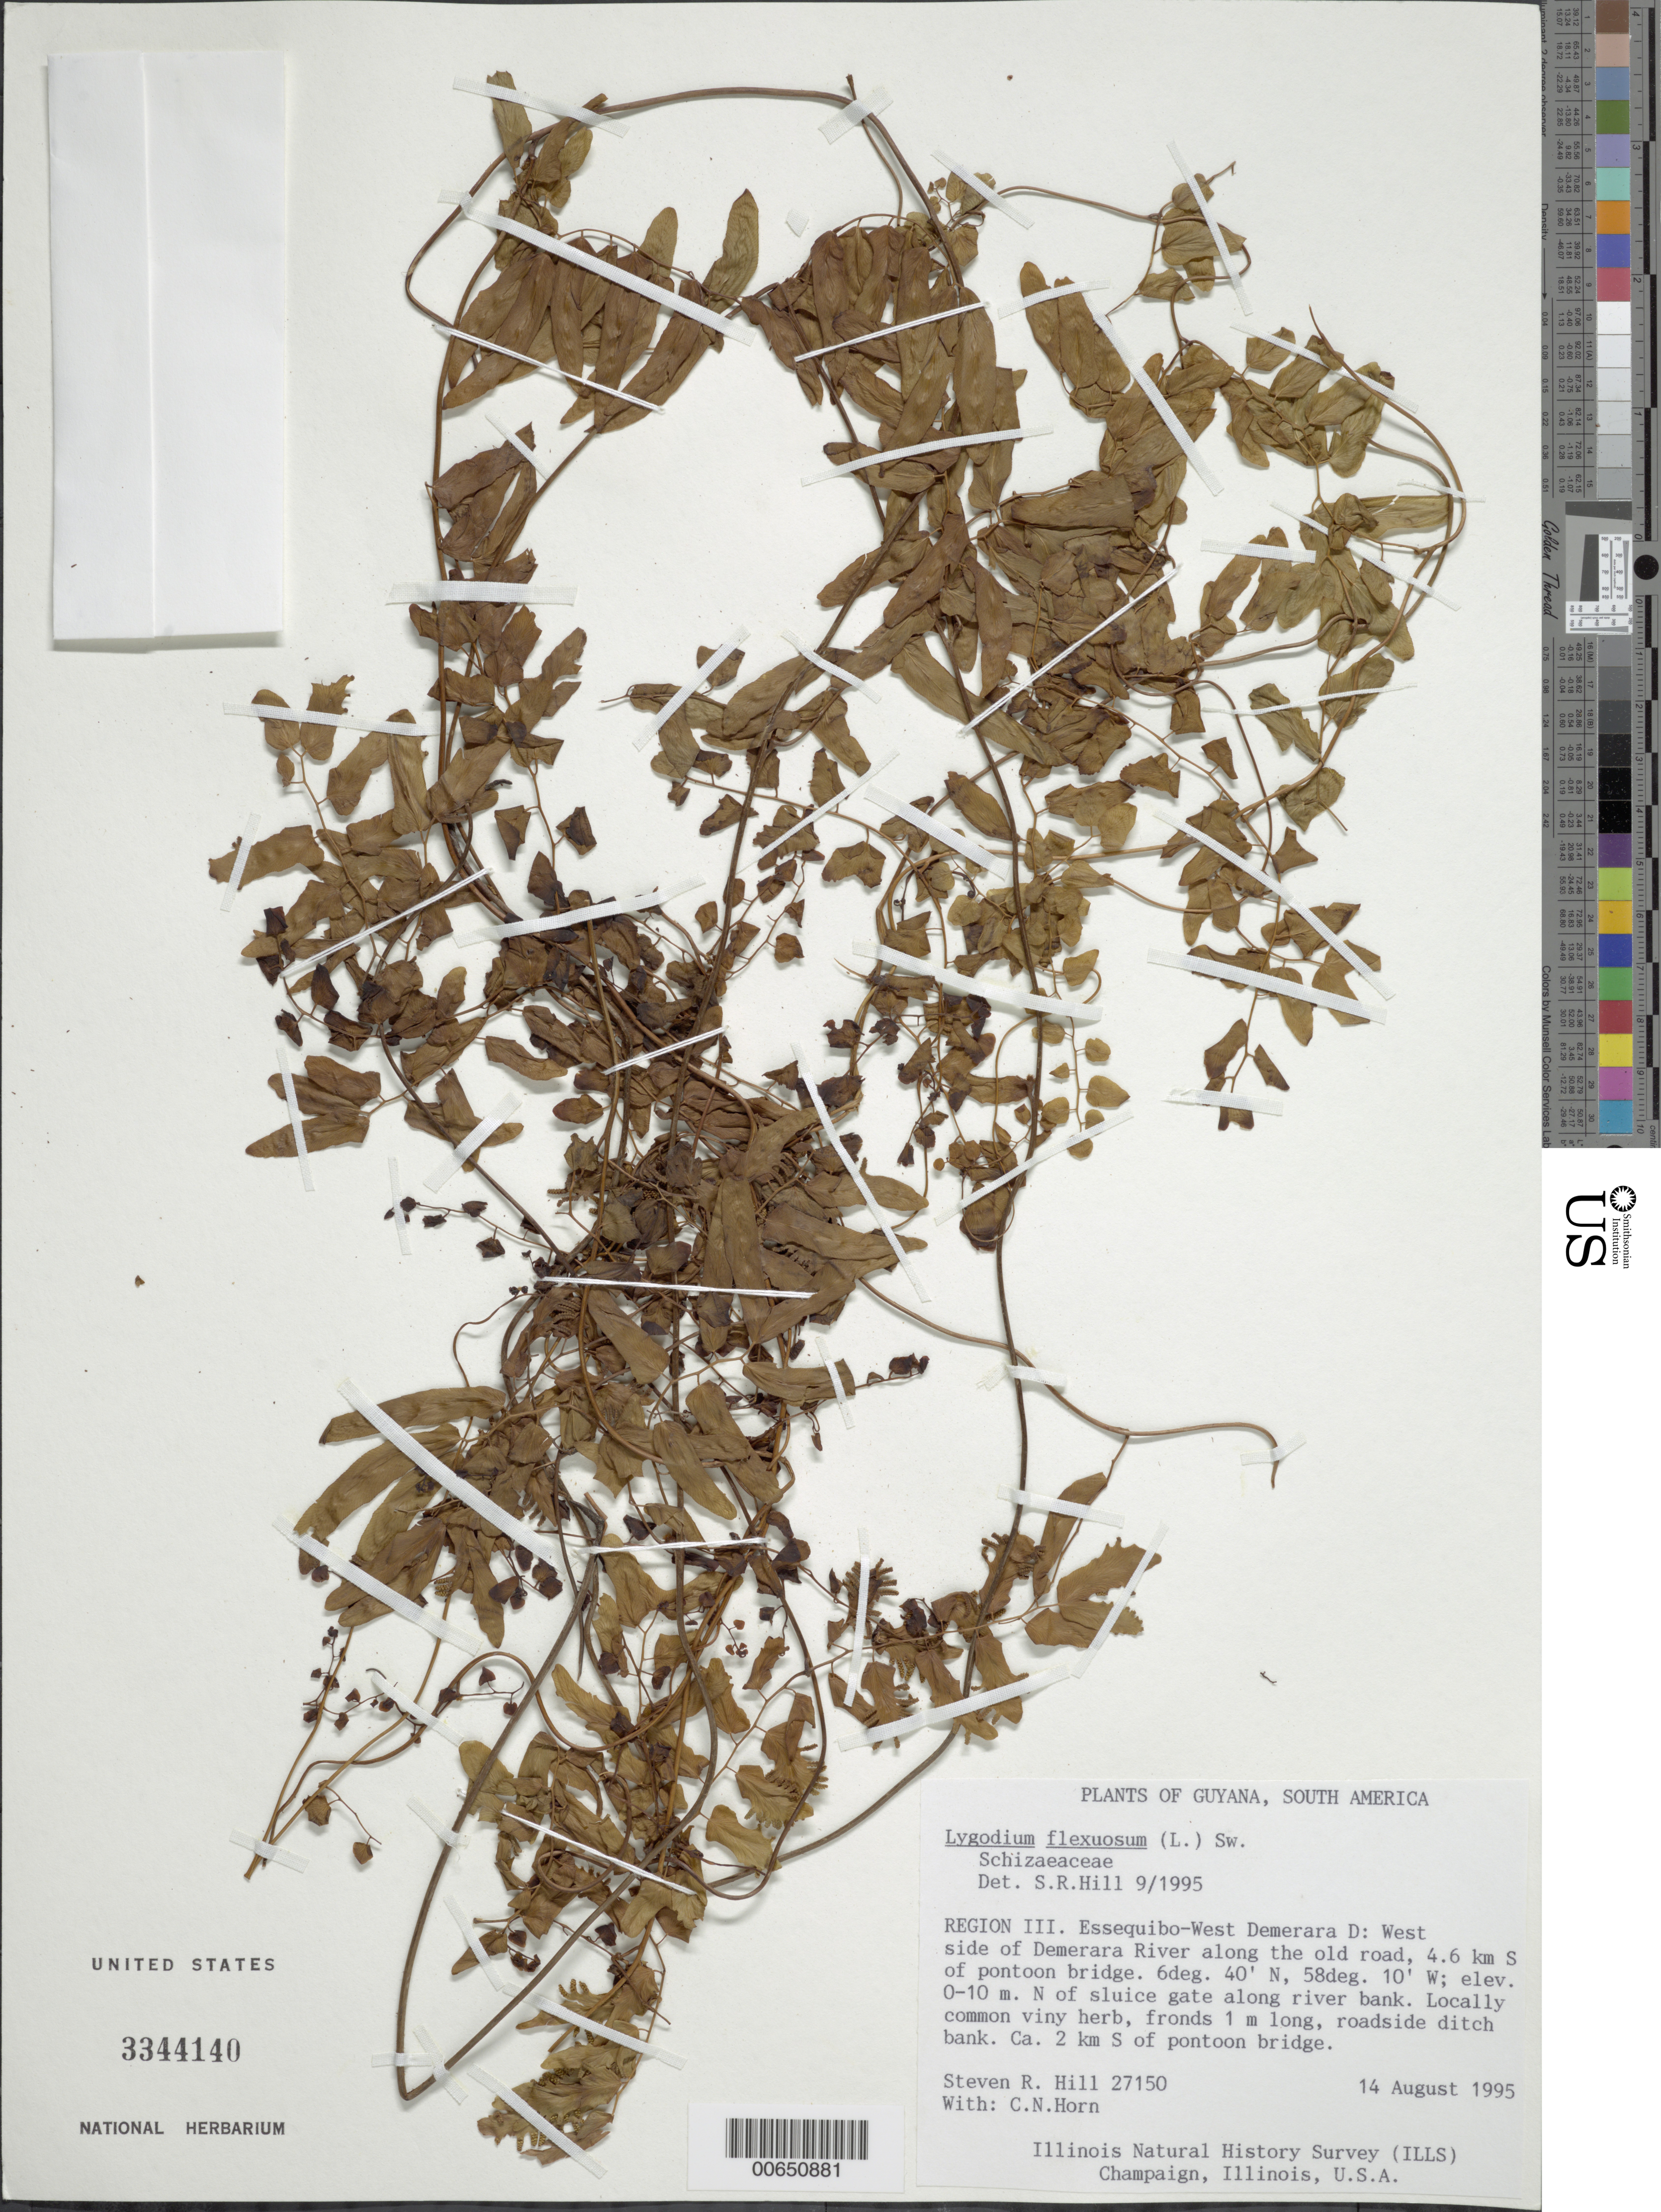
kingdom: Plantae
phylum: Tracheophyta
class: Polypodiopsida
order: Schizaeales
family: Lygodiaceae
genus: Lygodium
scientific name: Lygodium flexuosum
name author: Sw.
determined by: Hill, Steven R.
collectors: S. R. Hill & C. N. Horn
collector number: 27150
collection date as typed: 14-Aug-95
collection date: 1995-08-14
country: Guyana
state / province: Essequibo Isl-W. Demerara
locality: Demerara R., W side along old road, 4.6 km S of pontoon bridge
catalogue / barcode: US 3344140